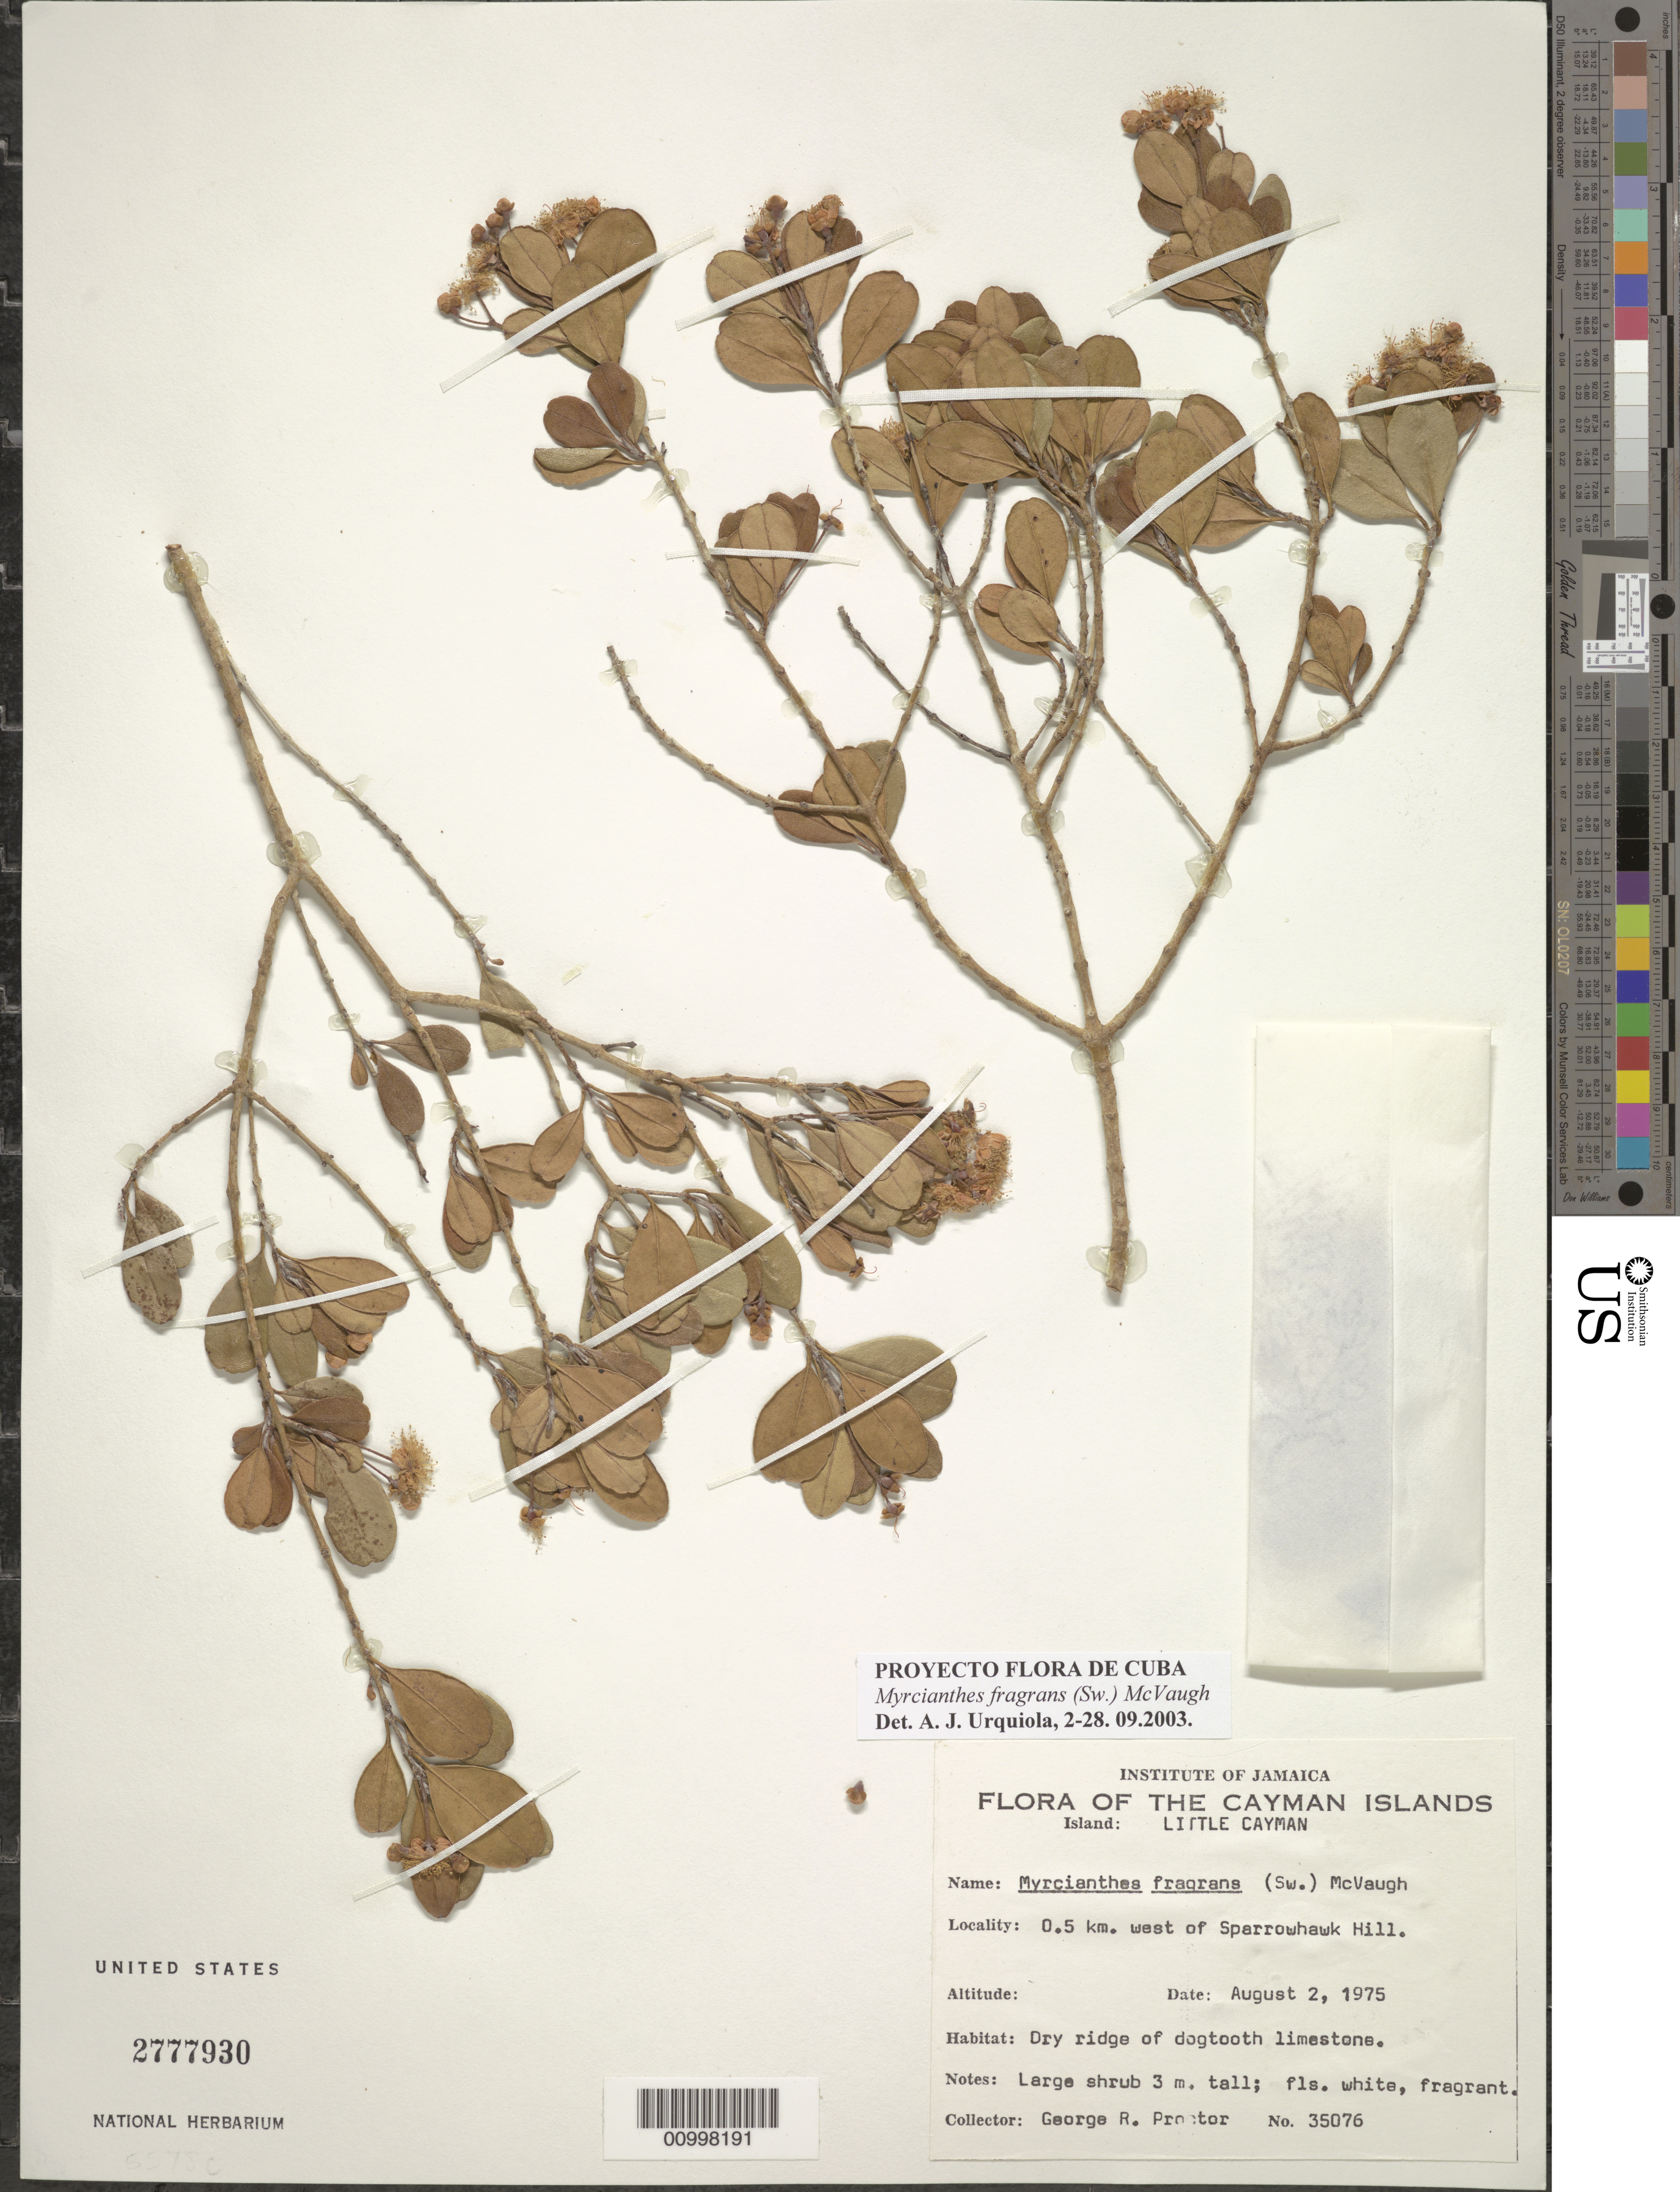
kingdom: Plantae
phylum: Tracheophyta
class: Magnoliopsida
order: Myrtales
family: Myrtaceae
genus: Myrcianthes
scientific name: Myrcianthes fragrans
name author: (Sw.) McVaugh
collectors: G. R. Proctor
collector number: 35076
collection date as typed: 02 Aug 1975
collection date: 1975-08-02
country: Cayman Islands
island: Little Cayman I.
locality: Ridge, 0.5 km west of Sparrowhawk Hill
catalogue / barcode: US 2777930